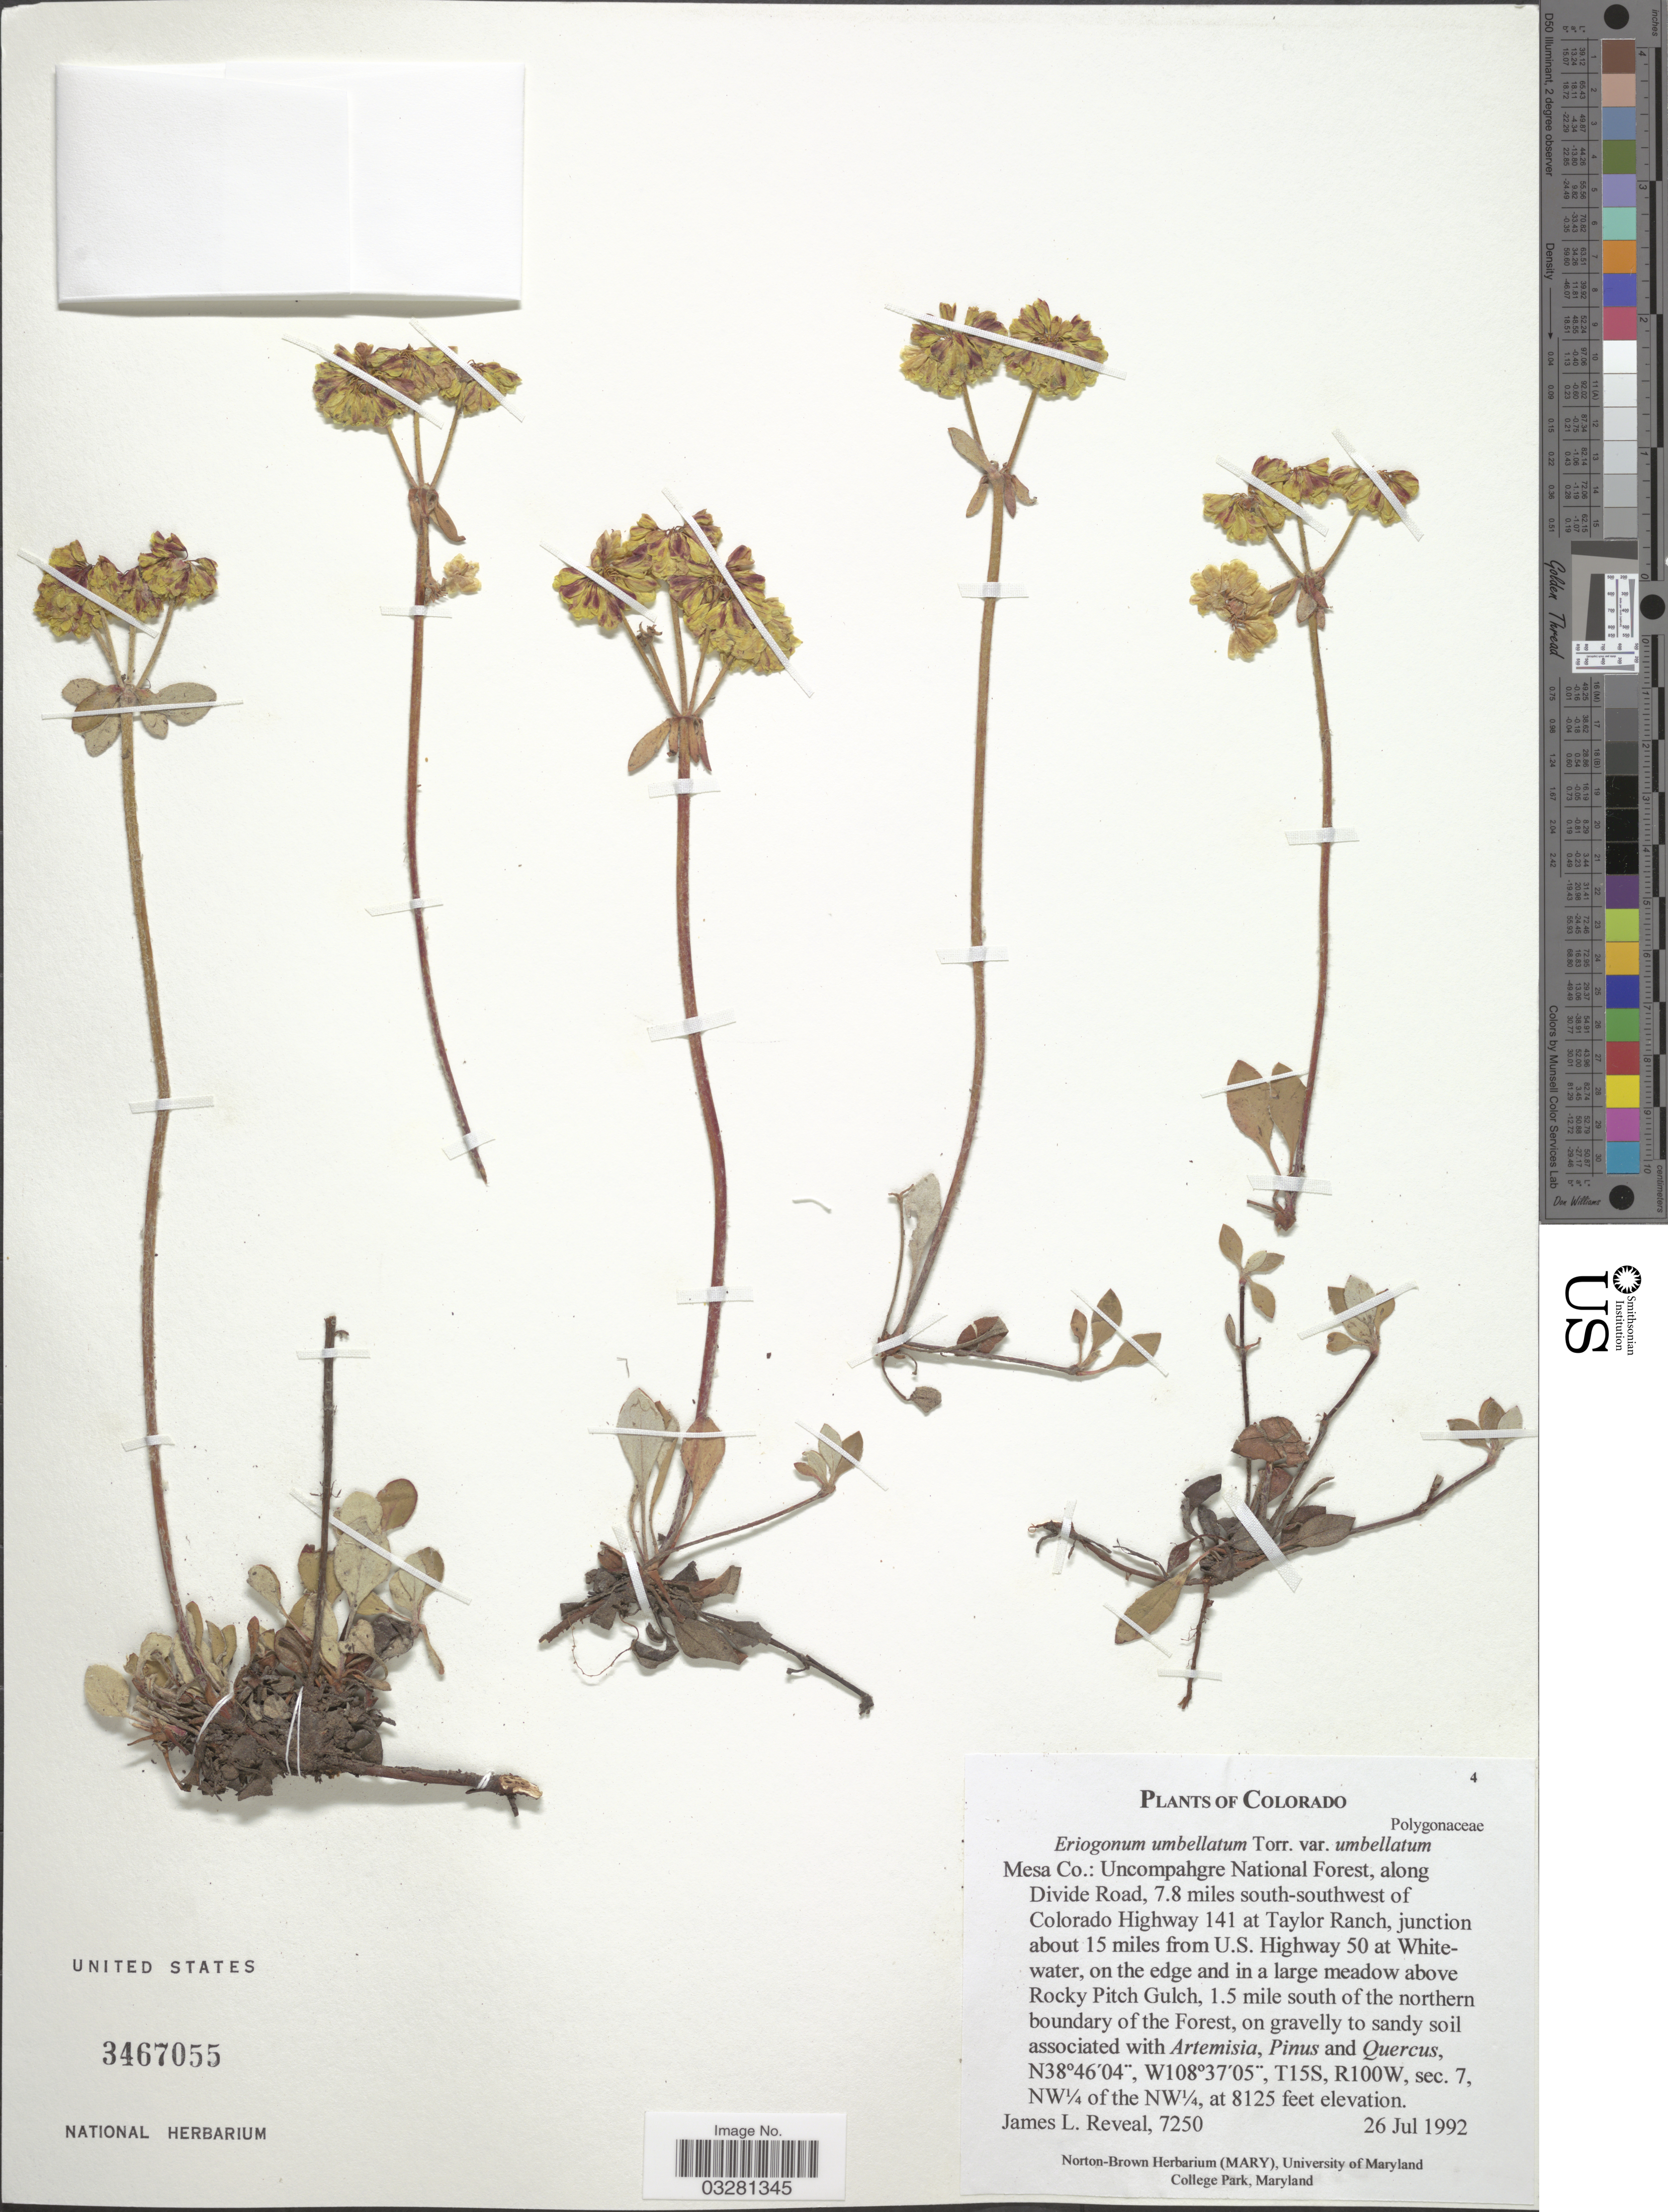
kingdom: Plantae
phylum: Tracheophyta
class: Magnoliopsida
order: Caryophyllales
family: Polygonaceae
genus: Eriogonum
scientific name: Eriogonum umbellatum var. umbellatum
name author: Torr.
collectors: J. L. Reveal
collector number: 7250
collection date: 1992-07-26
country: United States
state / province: Colorado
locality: Mesa Co.: Uncompahgre National Forest, along Divide Road, 7.8 miles south-southwest of Colorado Highway 141 at Taylor Ranch, junction about 15 miles from U. S. Highway 50 at Whitewater, on the edge and in a large meadow above Rocky Pitch Gulch, 1.5 mile south of the northern boundary of the Forest. T15S, R100W, sec. 7, NW¼ of the NW¼.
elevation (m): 2476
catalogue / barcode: US 3467055